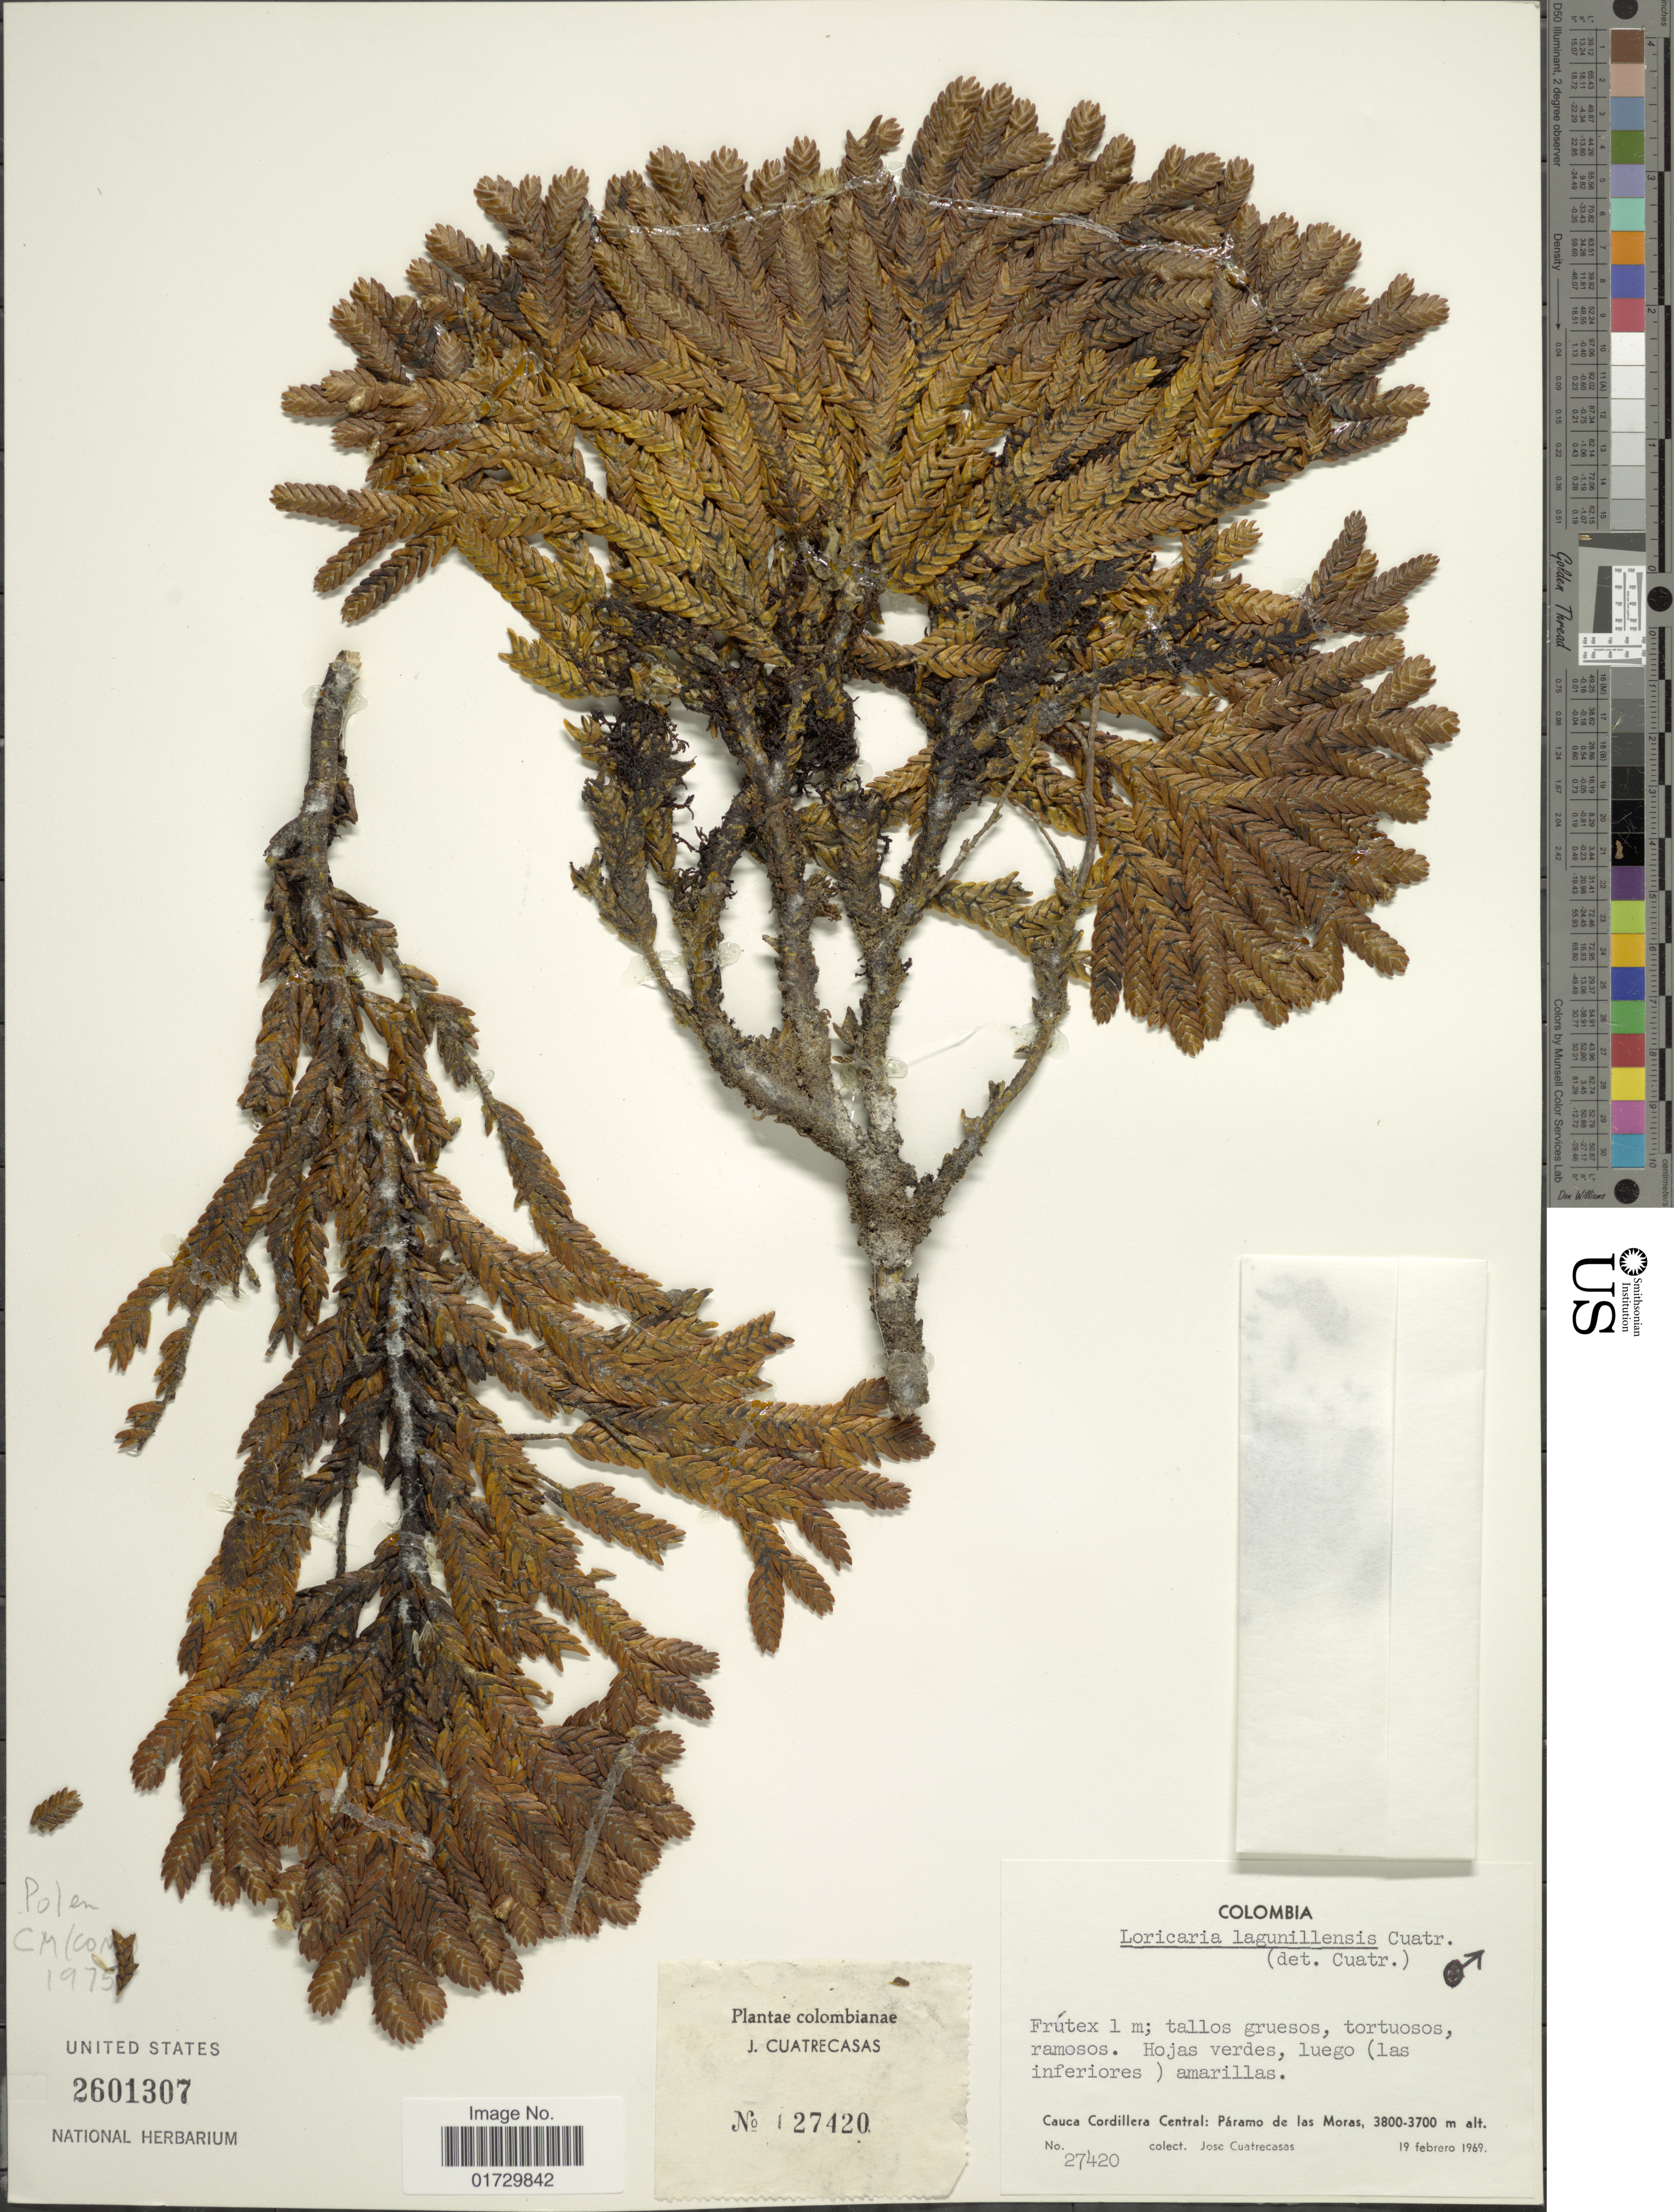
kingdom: Plantae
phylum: Tracheophyta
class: Magnoliopsida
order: Asterales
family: Asteraceae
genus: Loricaria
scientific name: Loricaria lagunillensis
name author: Cuatrec.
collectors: J. Cuatrecasas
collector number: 27420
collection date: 1969-02-19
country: Colombia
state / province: Cauca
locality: Cordillera Central: Paramo de la Moras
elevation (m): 3700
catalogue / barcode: US 2601307